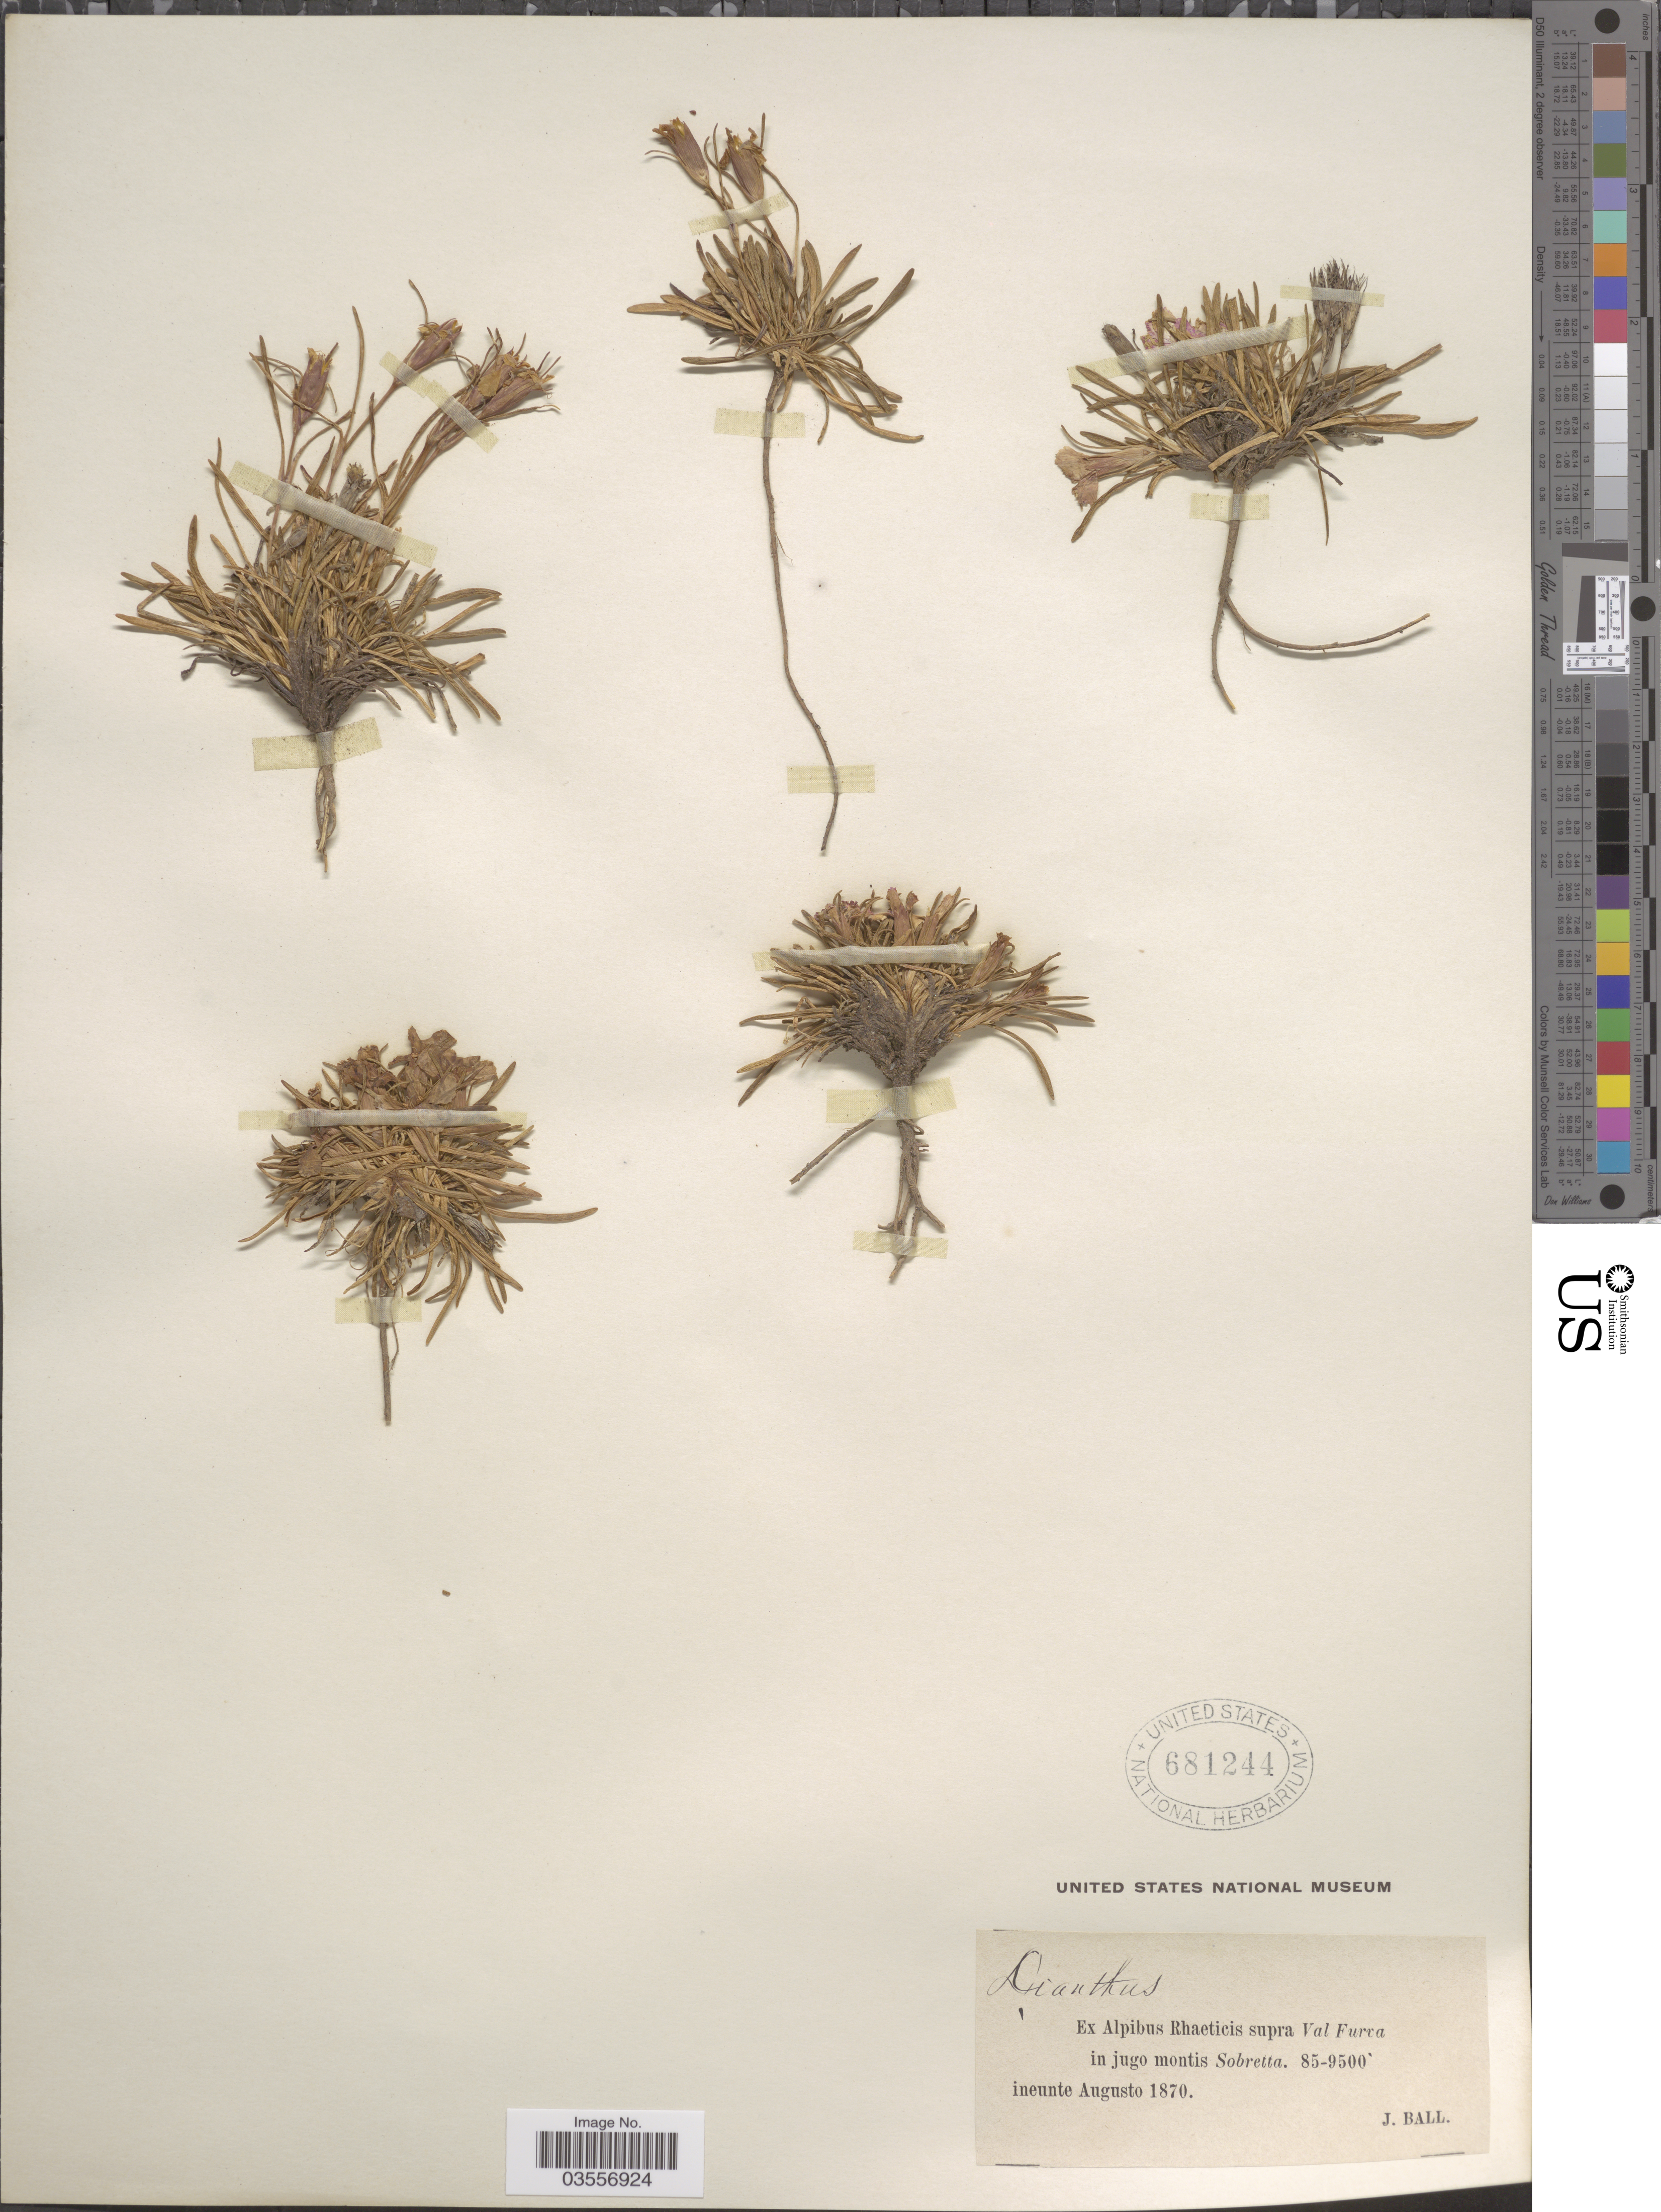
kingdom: Plantae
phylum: Tracheophyta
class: Magnoliopsida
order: Caryophyllales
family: Caryophyllaceae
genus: Dianthus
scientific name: Dianthus sp.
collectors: J. Ball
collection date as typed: ineunte Augusto 1870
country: Italy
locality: Ex Alpibus Rhaeticis supra Val Furva in jugo montis Sobretta.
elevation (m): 2591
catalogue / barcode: US 681244